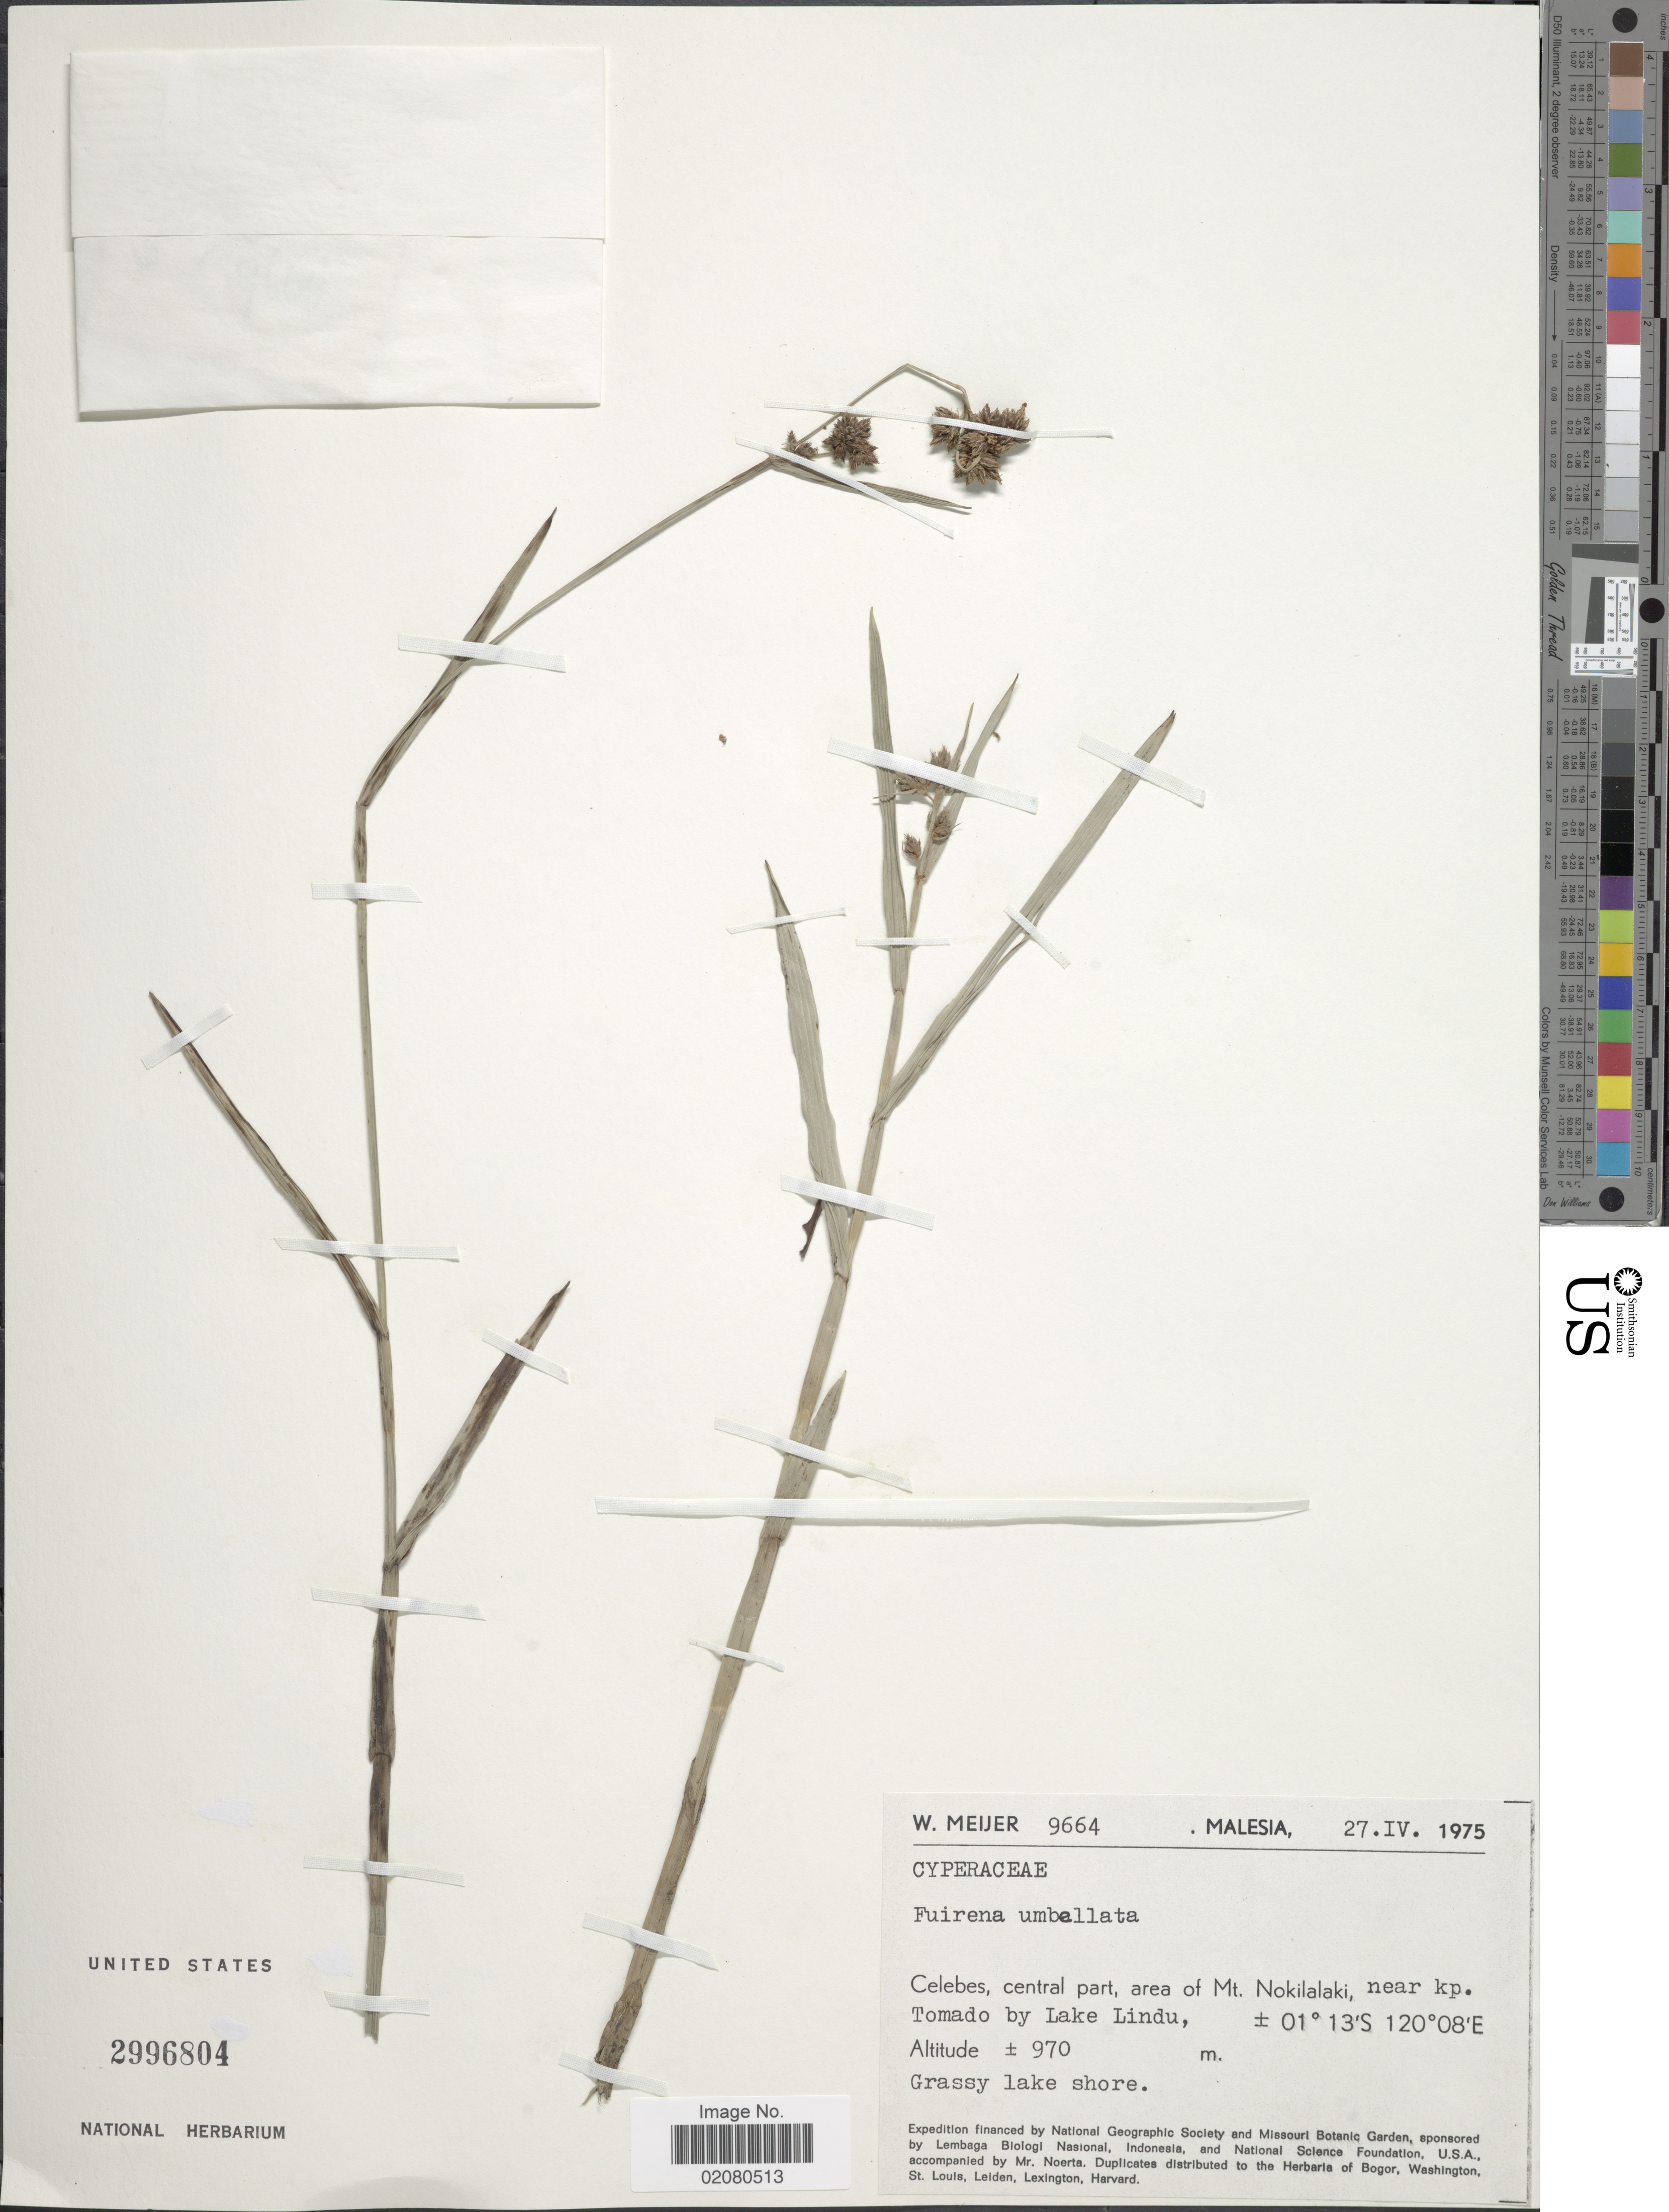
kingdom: Plantae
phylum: Tracheophyta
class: Liliopsida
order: Poales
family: Cyperaceae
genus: Fuirena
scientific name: Fuirena umbellata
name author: Rottb.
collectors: W. Meijer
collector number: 9664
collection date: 1975-04-27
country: Malaysia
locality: Malesia, Celebes, central part, area of mt. Nokilalaki, near kp. Tomado by Lake Lindu, grassy lakeshore.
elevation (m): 970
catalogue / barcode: US 2996804